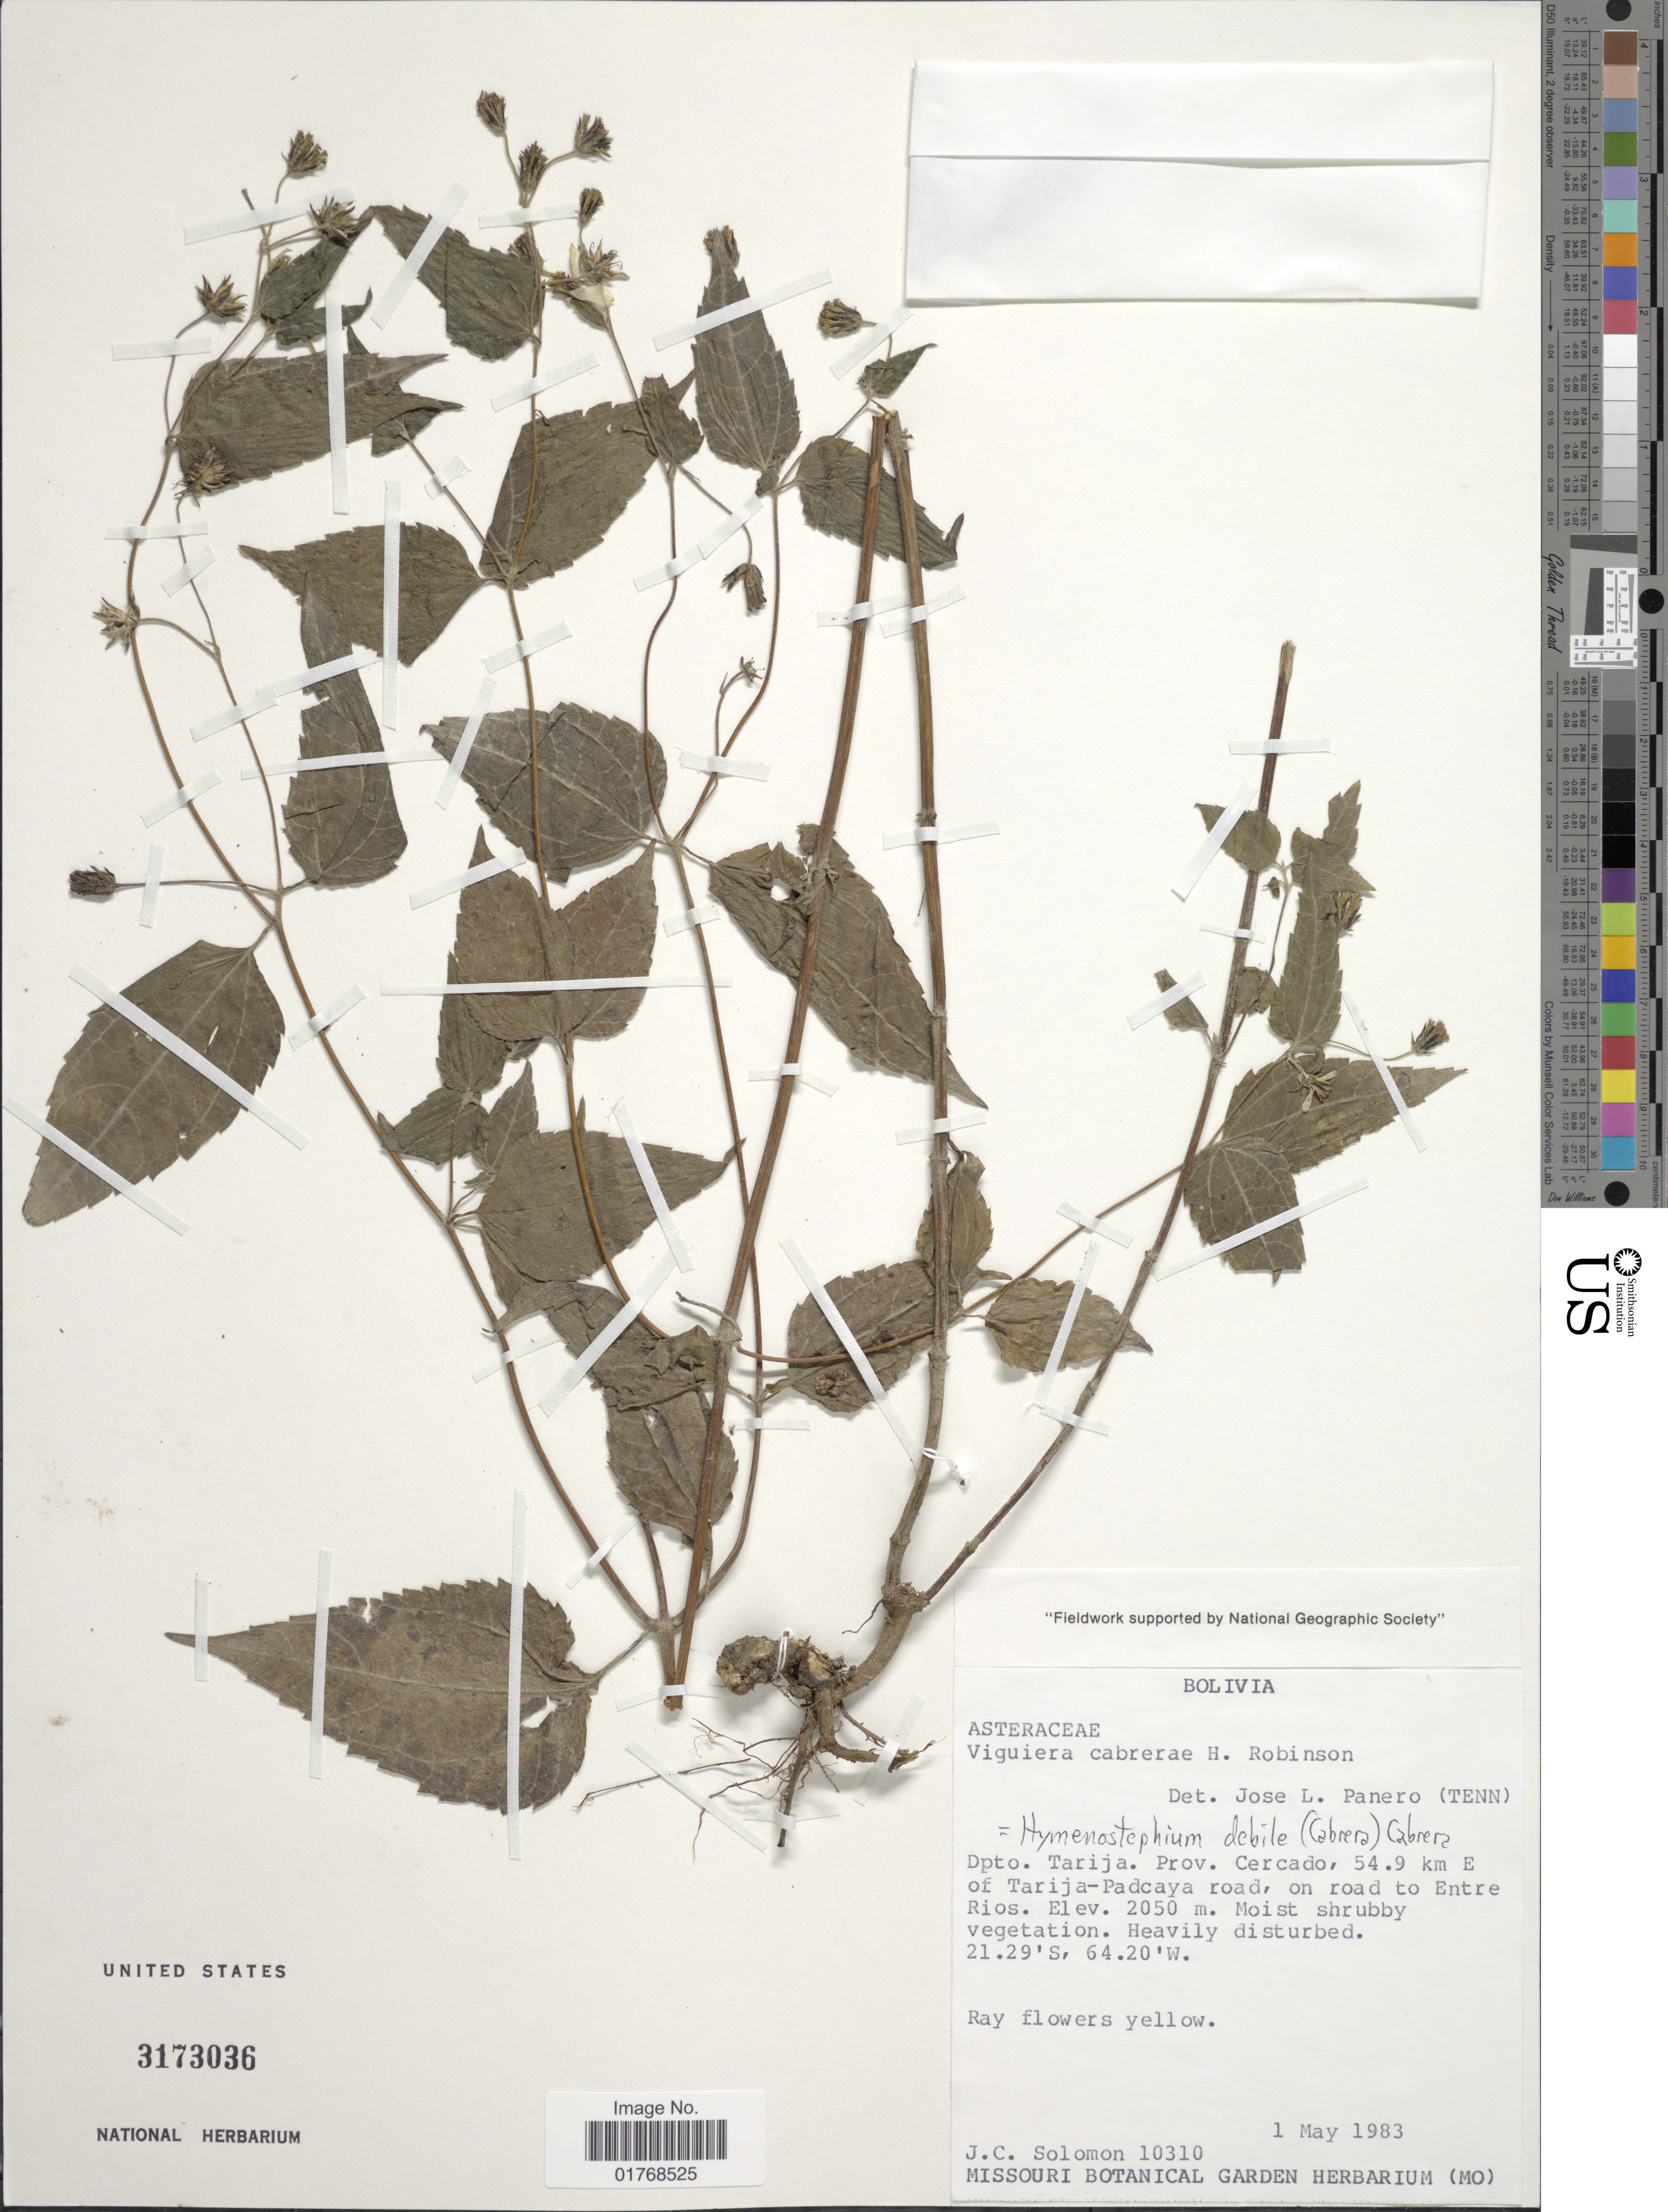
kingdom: Plantae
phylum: Tracheophyta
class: Magnoliopsida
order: Asterales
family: Asteraceae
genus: Viguiera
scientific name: Viguiera cabrerae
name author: H. Rob.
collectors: J. C. Solomon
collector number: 10310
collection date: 1983-05-01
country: Bolivia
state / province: Tarija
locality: Bolivia. Dpto. Tarija. Prov. Cercado, 54.9 km E of Tarija-Padcaya road, on road to Entre Rios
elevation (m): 2050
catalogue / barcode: US 3173036